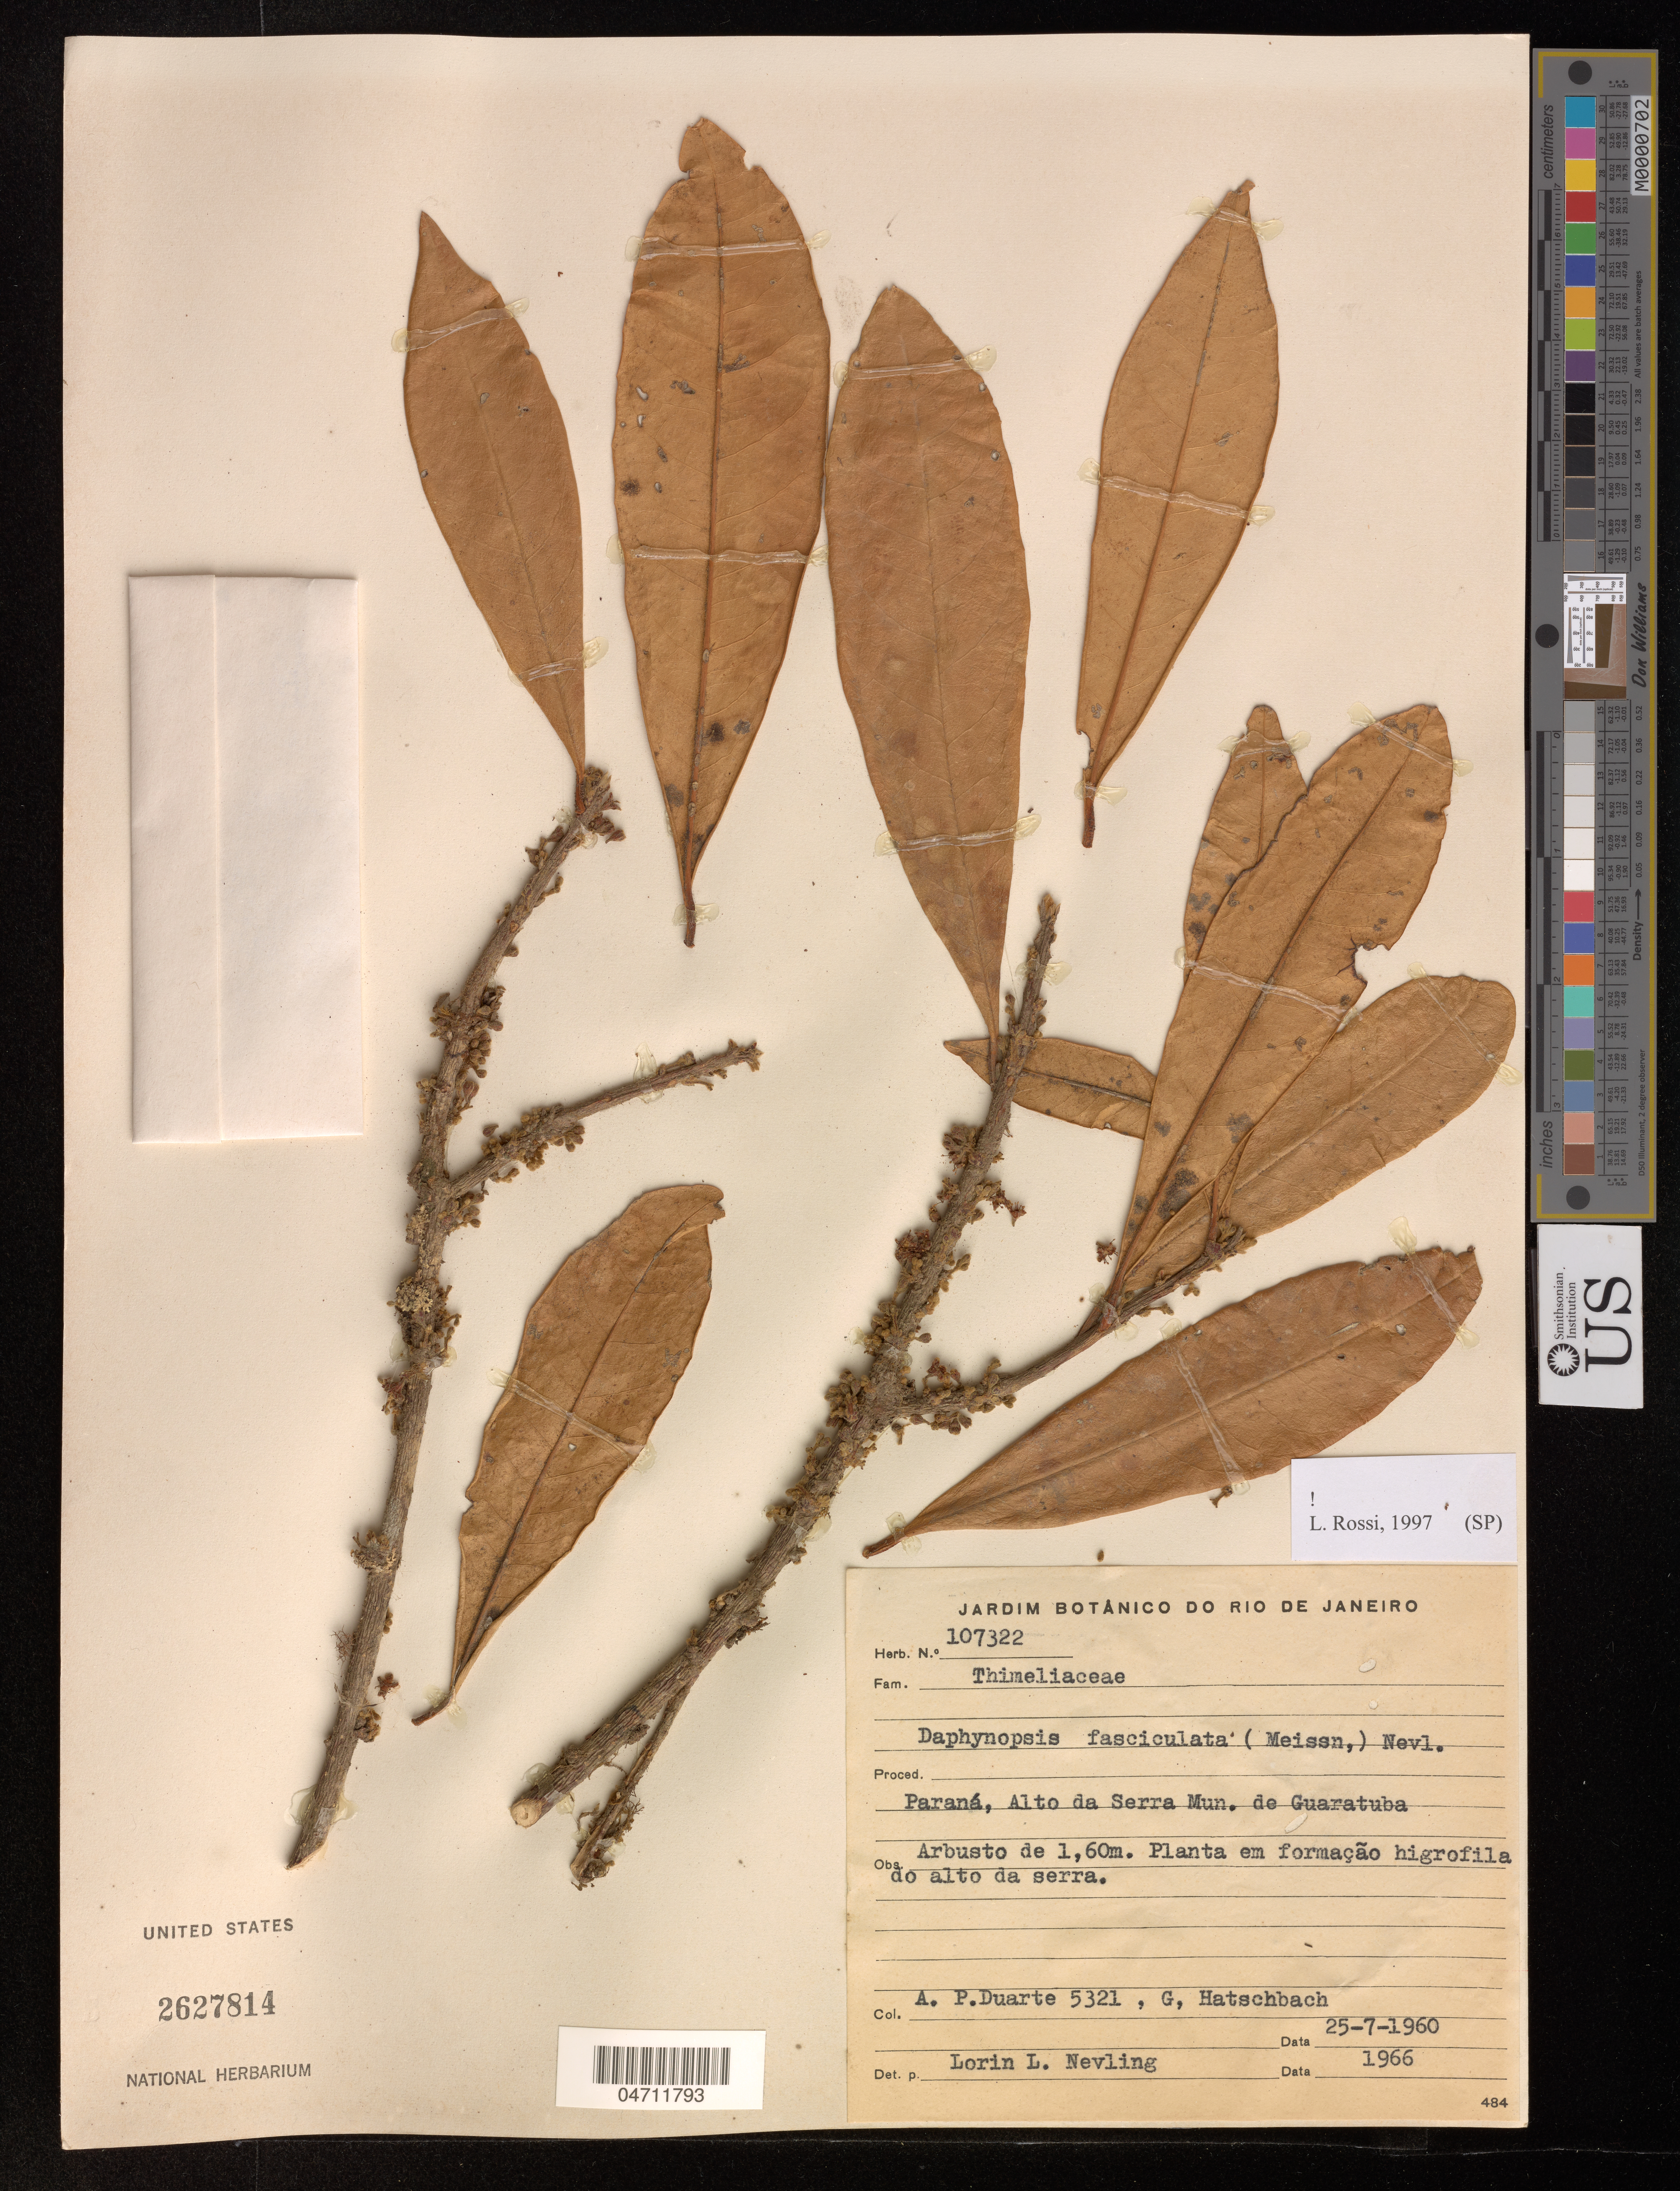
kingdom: Plantae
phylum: Tracheophyta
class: Magnoliopsida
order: Malvales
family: Thymelaeaceae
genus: Daphnopsis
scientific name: Daphnopsis fasciculata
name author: (R. Meissn.) Nevl.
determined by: Rossi, L.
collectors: A. P. Duarte & G. Hatschbach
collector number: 5321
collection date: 1960-07-25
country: Brazil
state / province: Paraná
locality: Alto da Serra - M. de Guaratuba.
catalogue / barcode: US 2627814